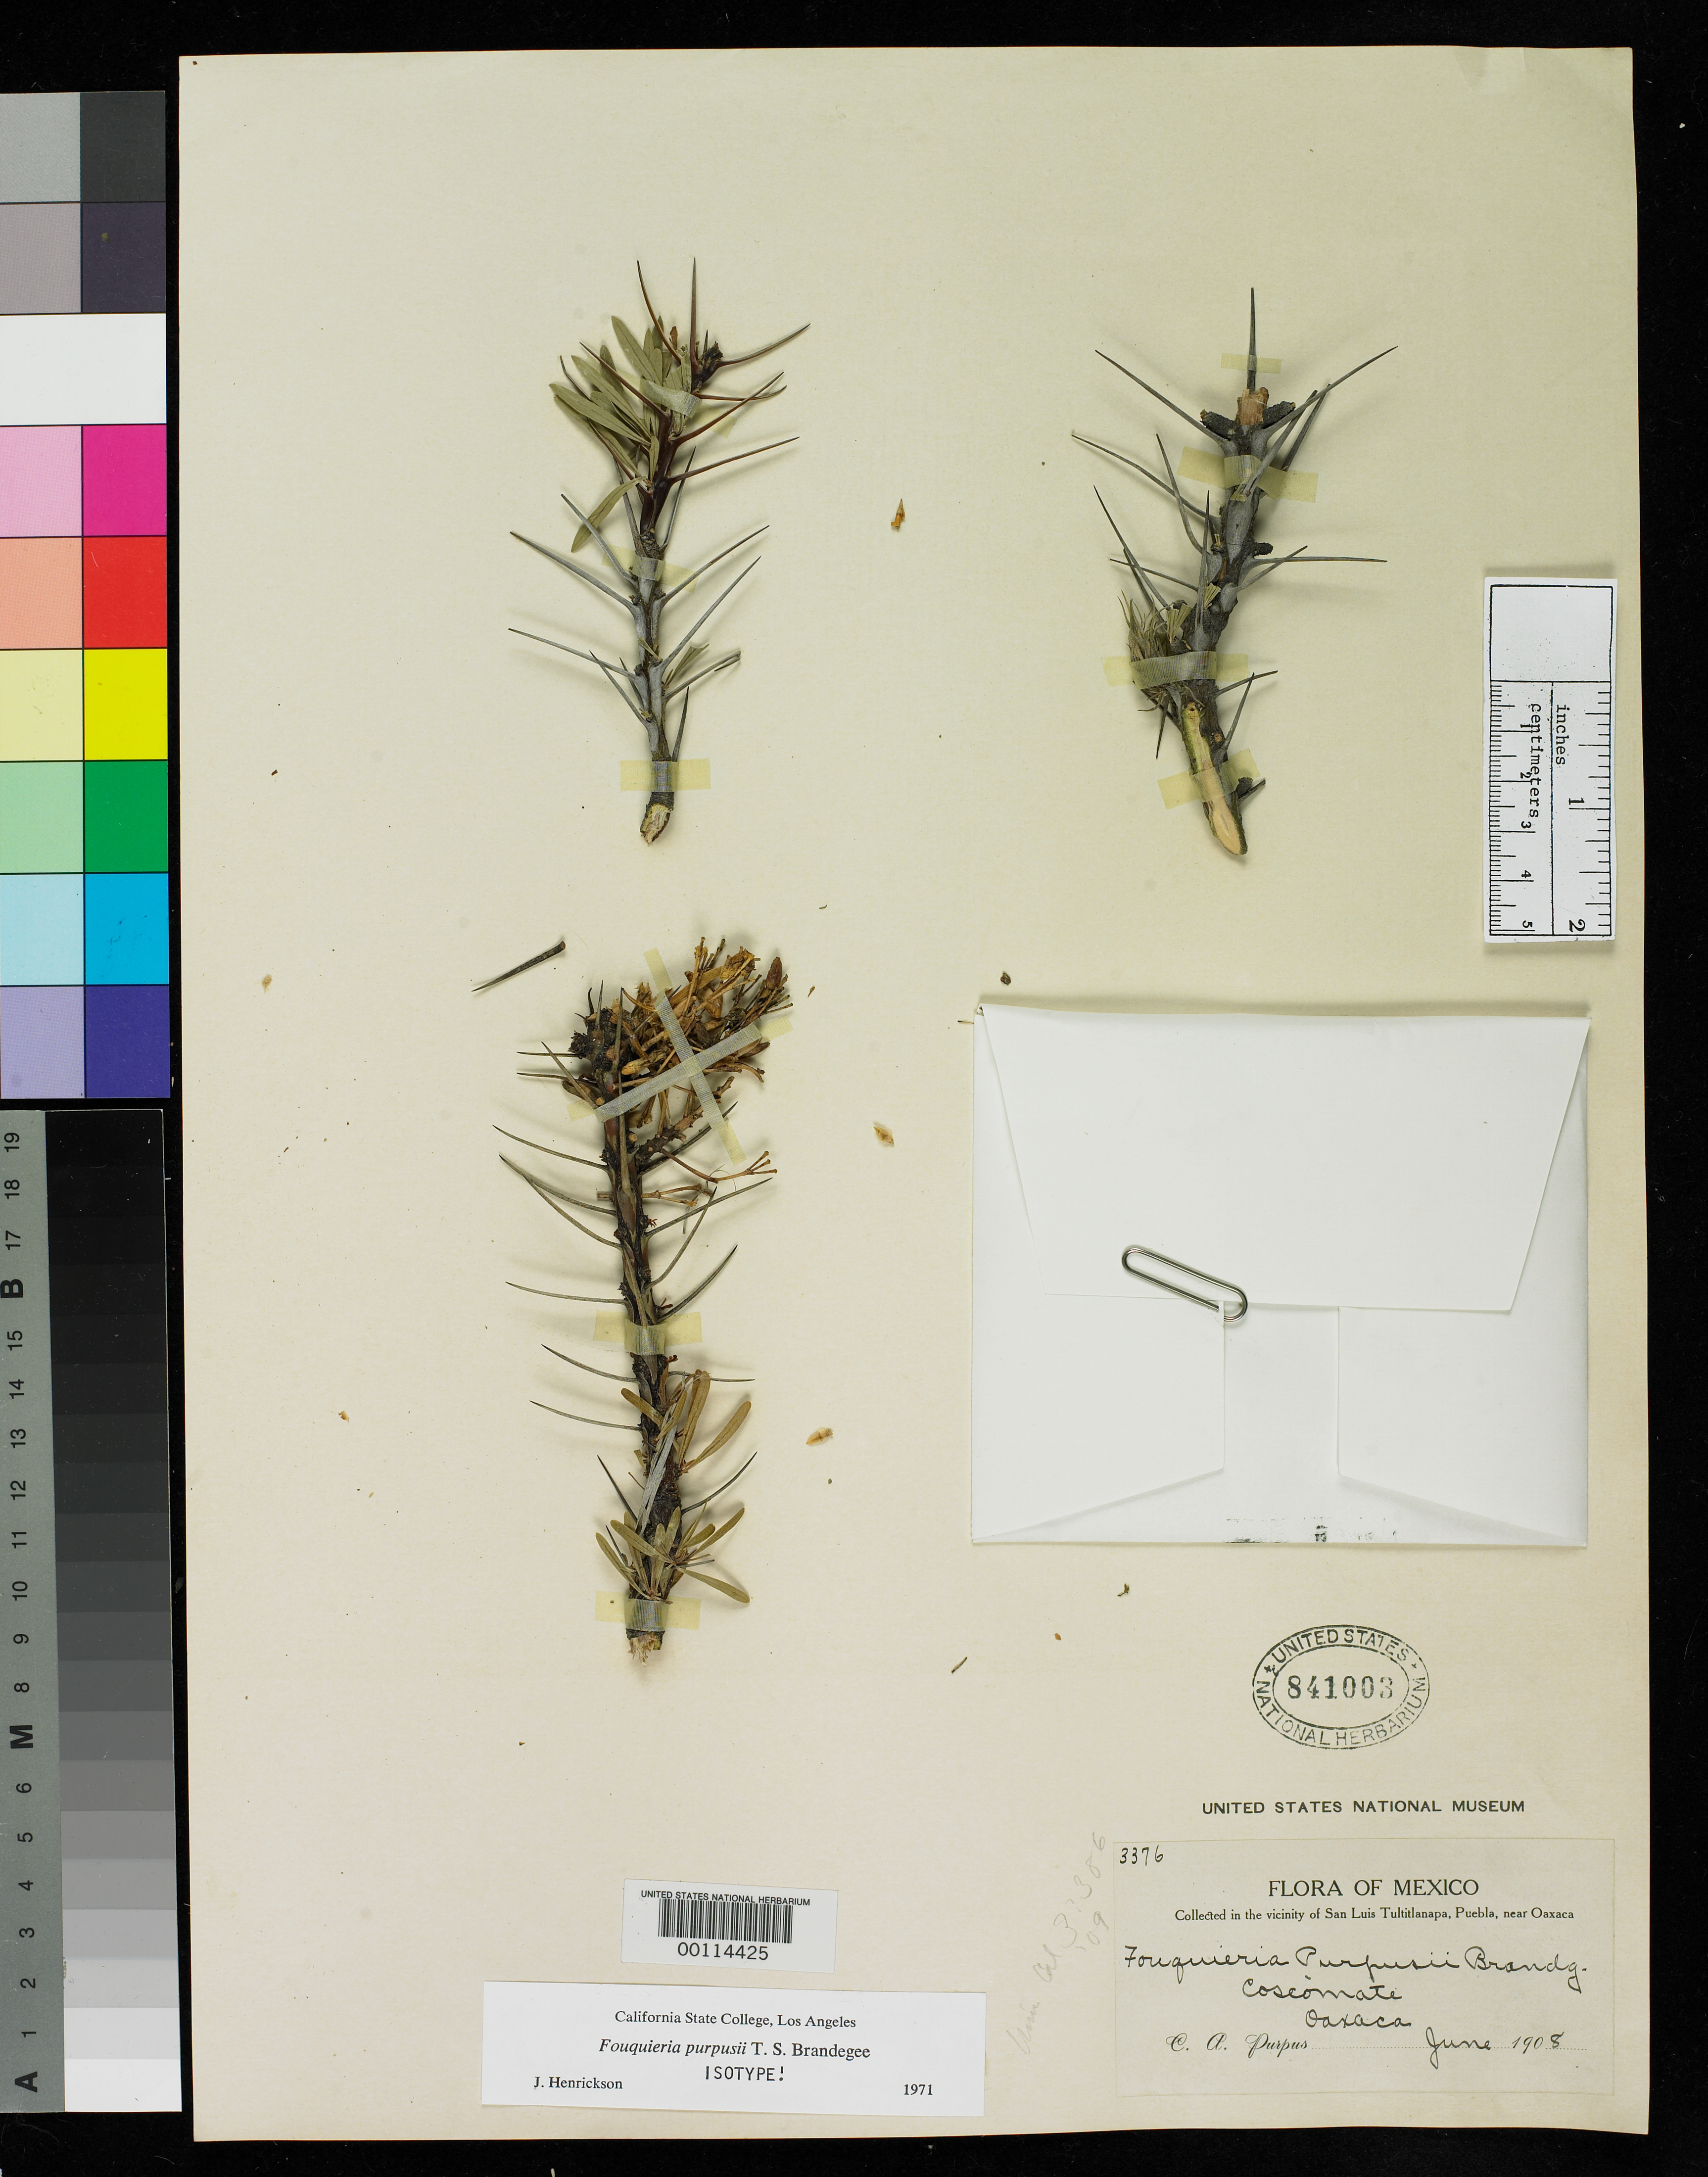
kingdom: Plantae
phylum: Tracheophyta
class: Magnoliopsida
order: Ericales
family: Fouquieriaceae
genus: Fouquieria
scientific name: Fouquieria purpusii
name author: Brandegee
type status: Isotype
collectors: C. A. Purpus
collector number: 3376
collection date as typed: Jun 1908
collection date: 1908-06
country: Mexico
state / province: Oaxaca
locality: Coscomate.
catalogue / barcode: US 841003